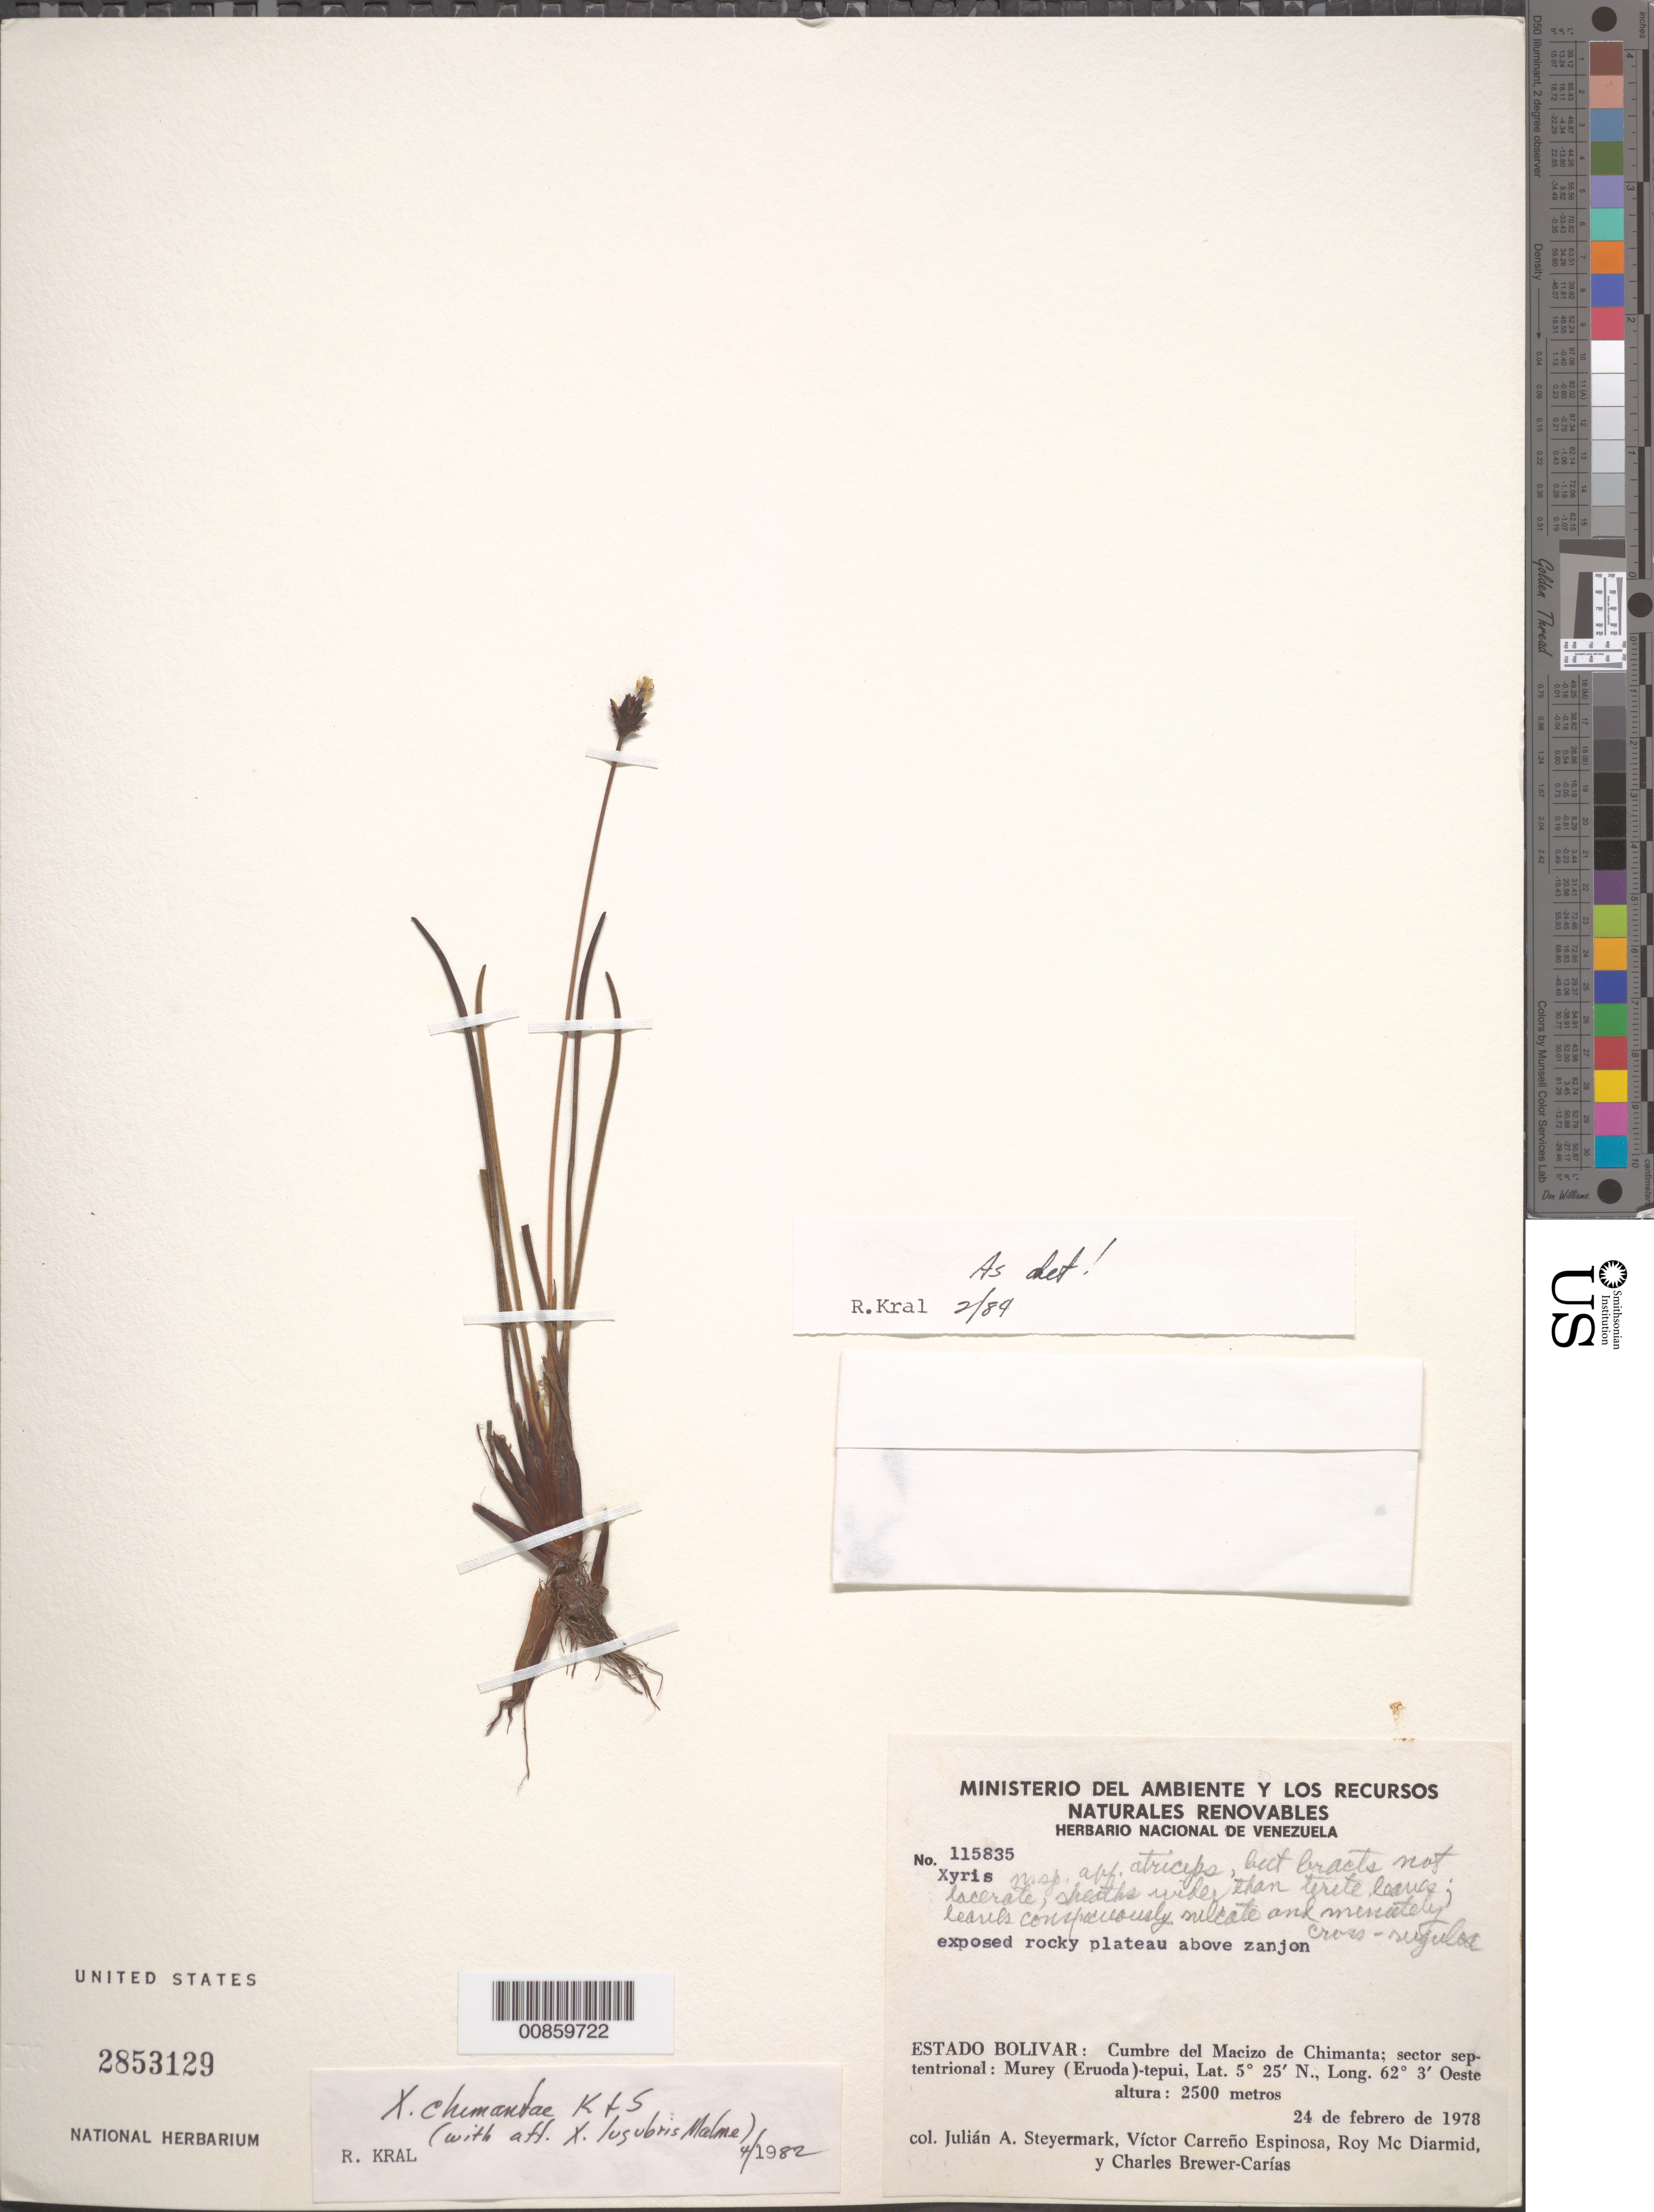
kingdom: Plantae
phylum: Tracheophyta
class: Liliopsida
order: Poales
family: Xyridaceae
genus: Xyris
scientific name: Xyris chimantae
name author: Kral & L.B. Sm.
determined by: Kral, Robert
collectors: J. Steyermark, V. Carreño E., R. Mc Diarmid & C. Brewer-Carias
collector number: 115835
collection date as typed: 24-Feb-78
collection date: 1978-02-24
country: Venezuela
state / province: Bolívar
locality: Macizo de Chimantá, cumbre; sector septentrional; Murey (Eruoda)-tepuí.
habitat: Exposed rocky plateau above zanjon.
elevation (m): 2500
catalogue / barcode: US 2853129